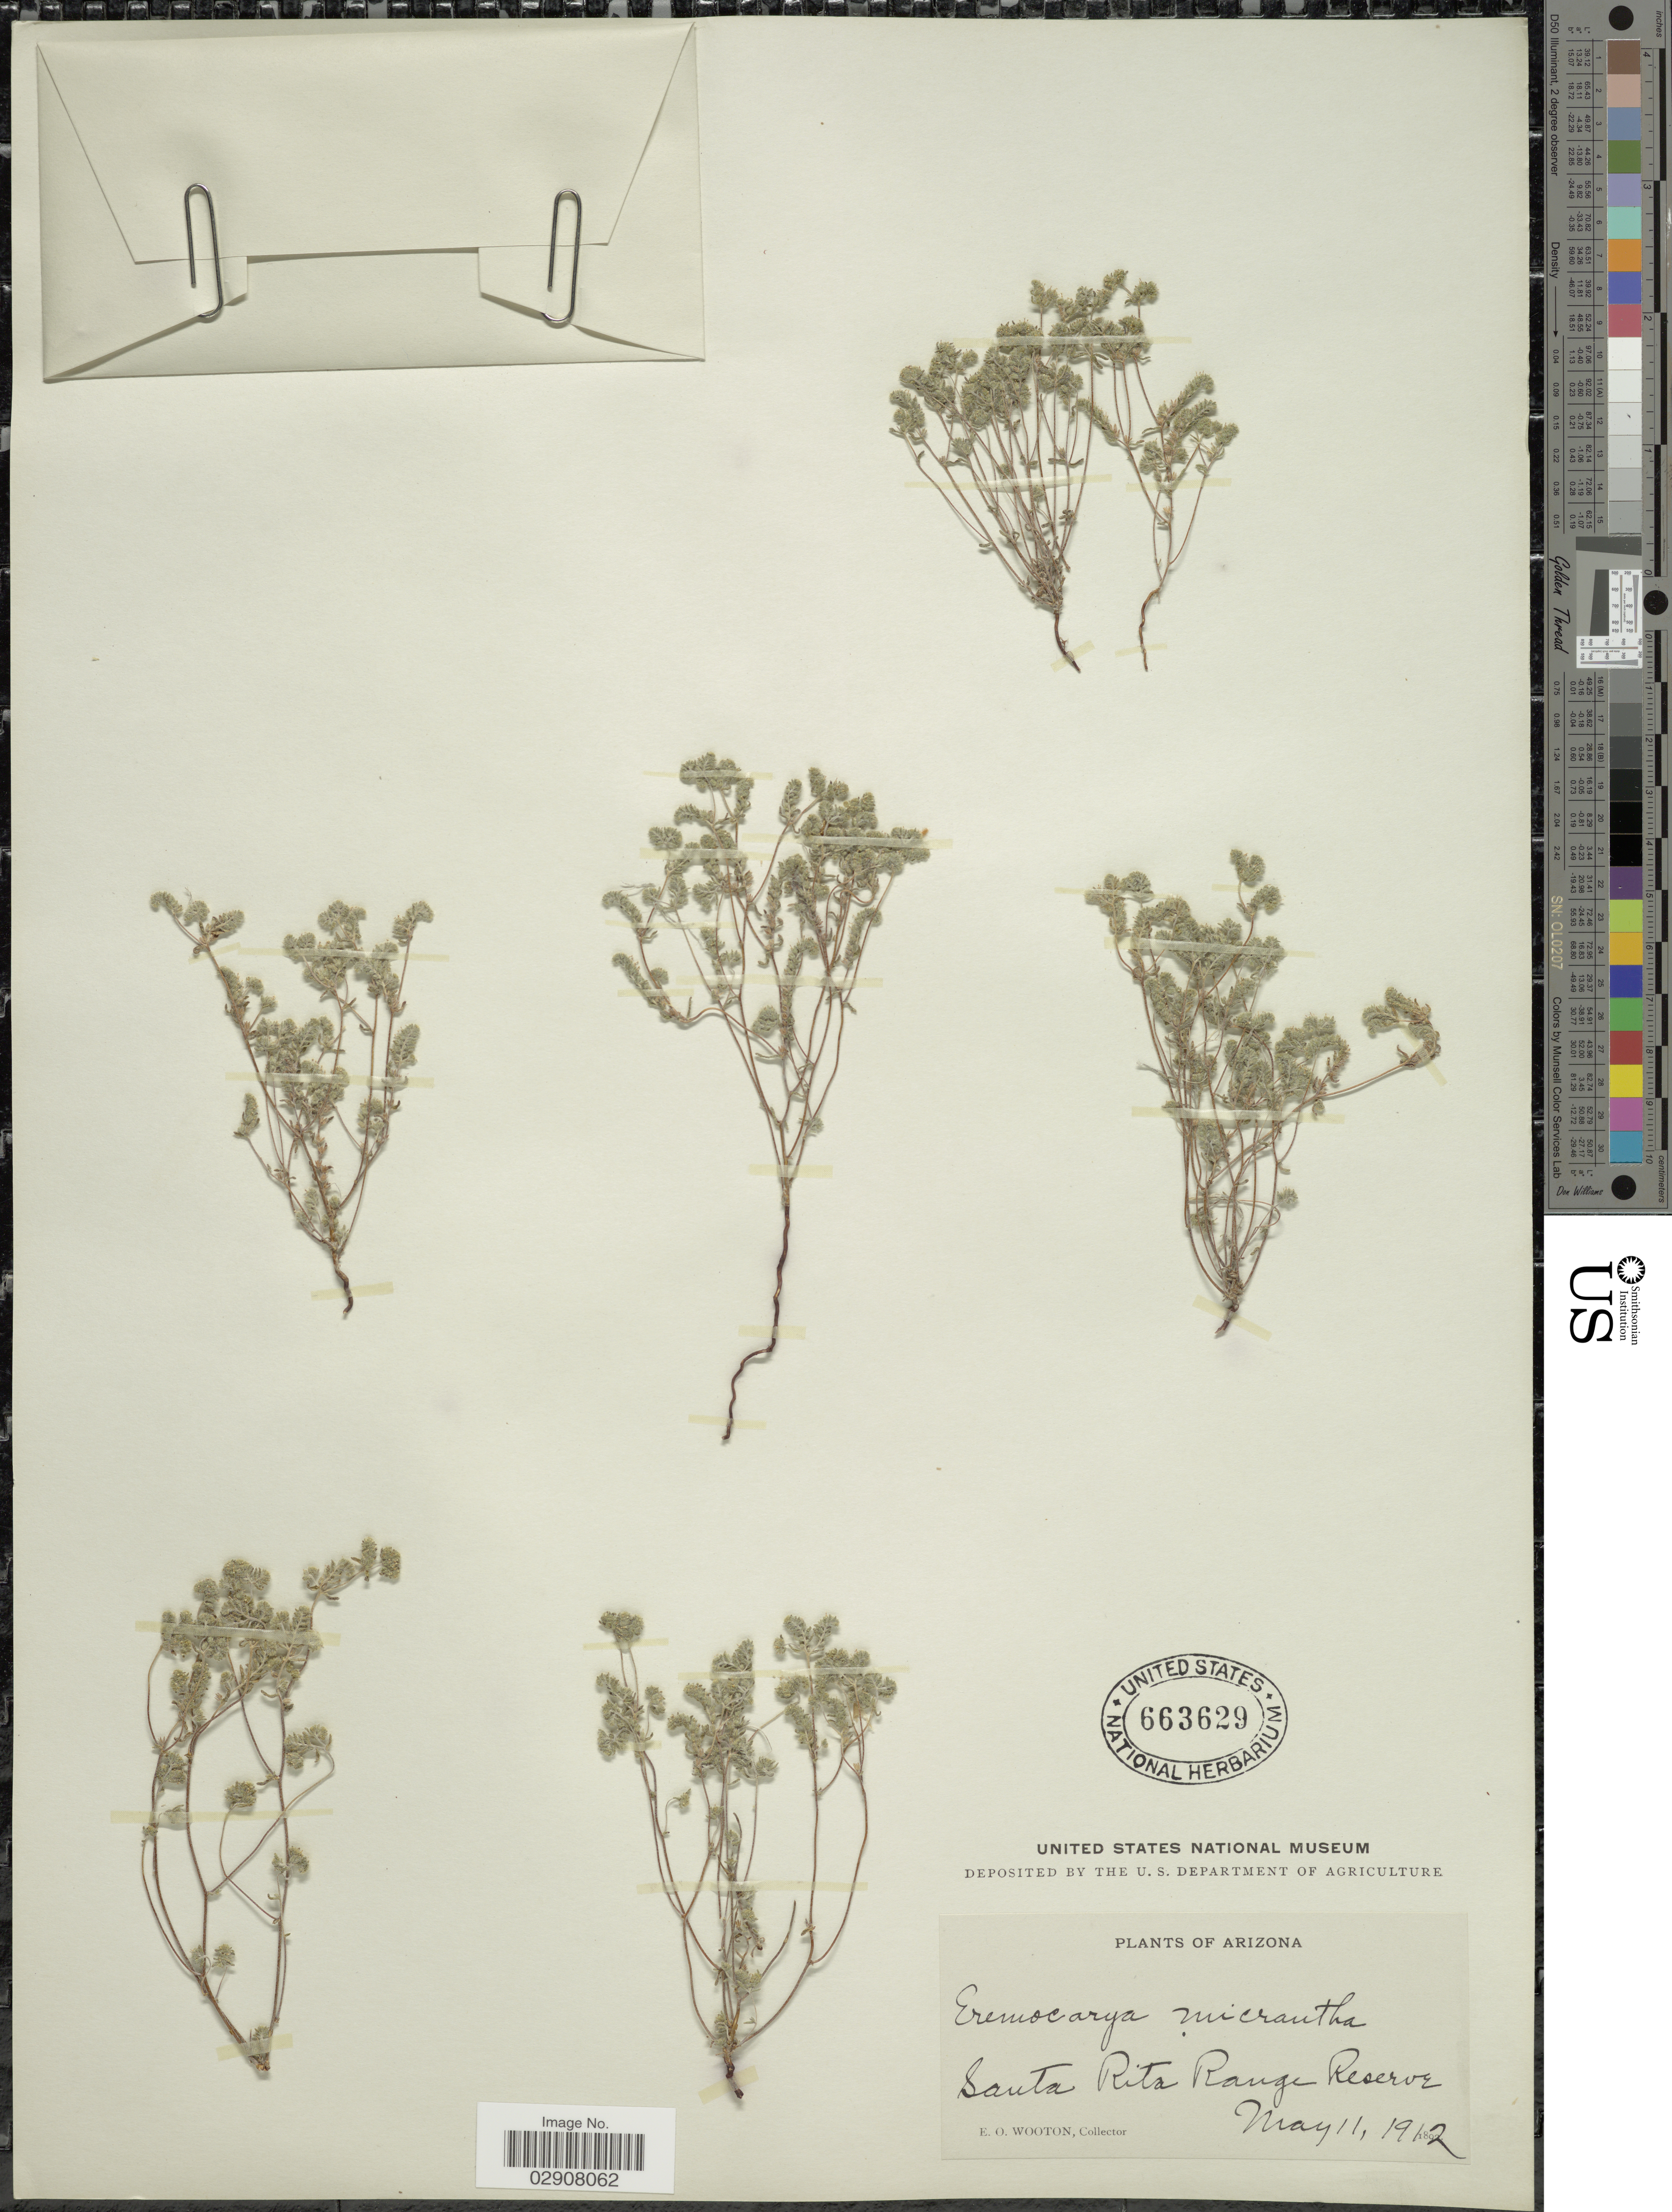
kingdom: Plantae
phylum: Tracheophyta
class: Magnoliopsida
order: Boraginales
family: Boraginaceae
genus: Cryptantha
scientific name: Cryptantha micrantha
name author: (Torr.) I.M. Johnst.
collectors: E. O. Wooton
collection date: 1912-05-11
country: United States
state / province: Arizona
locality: Santa Rita Range Reserve.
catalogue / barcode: US 663629